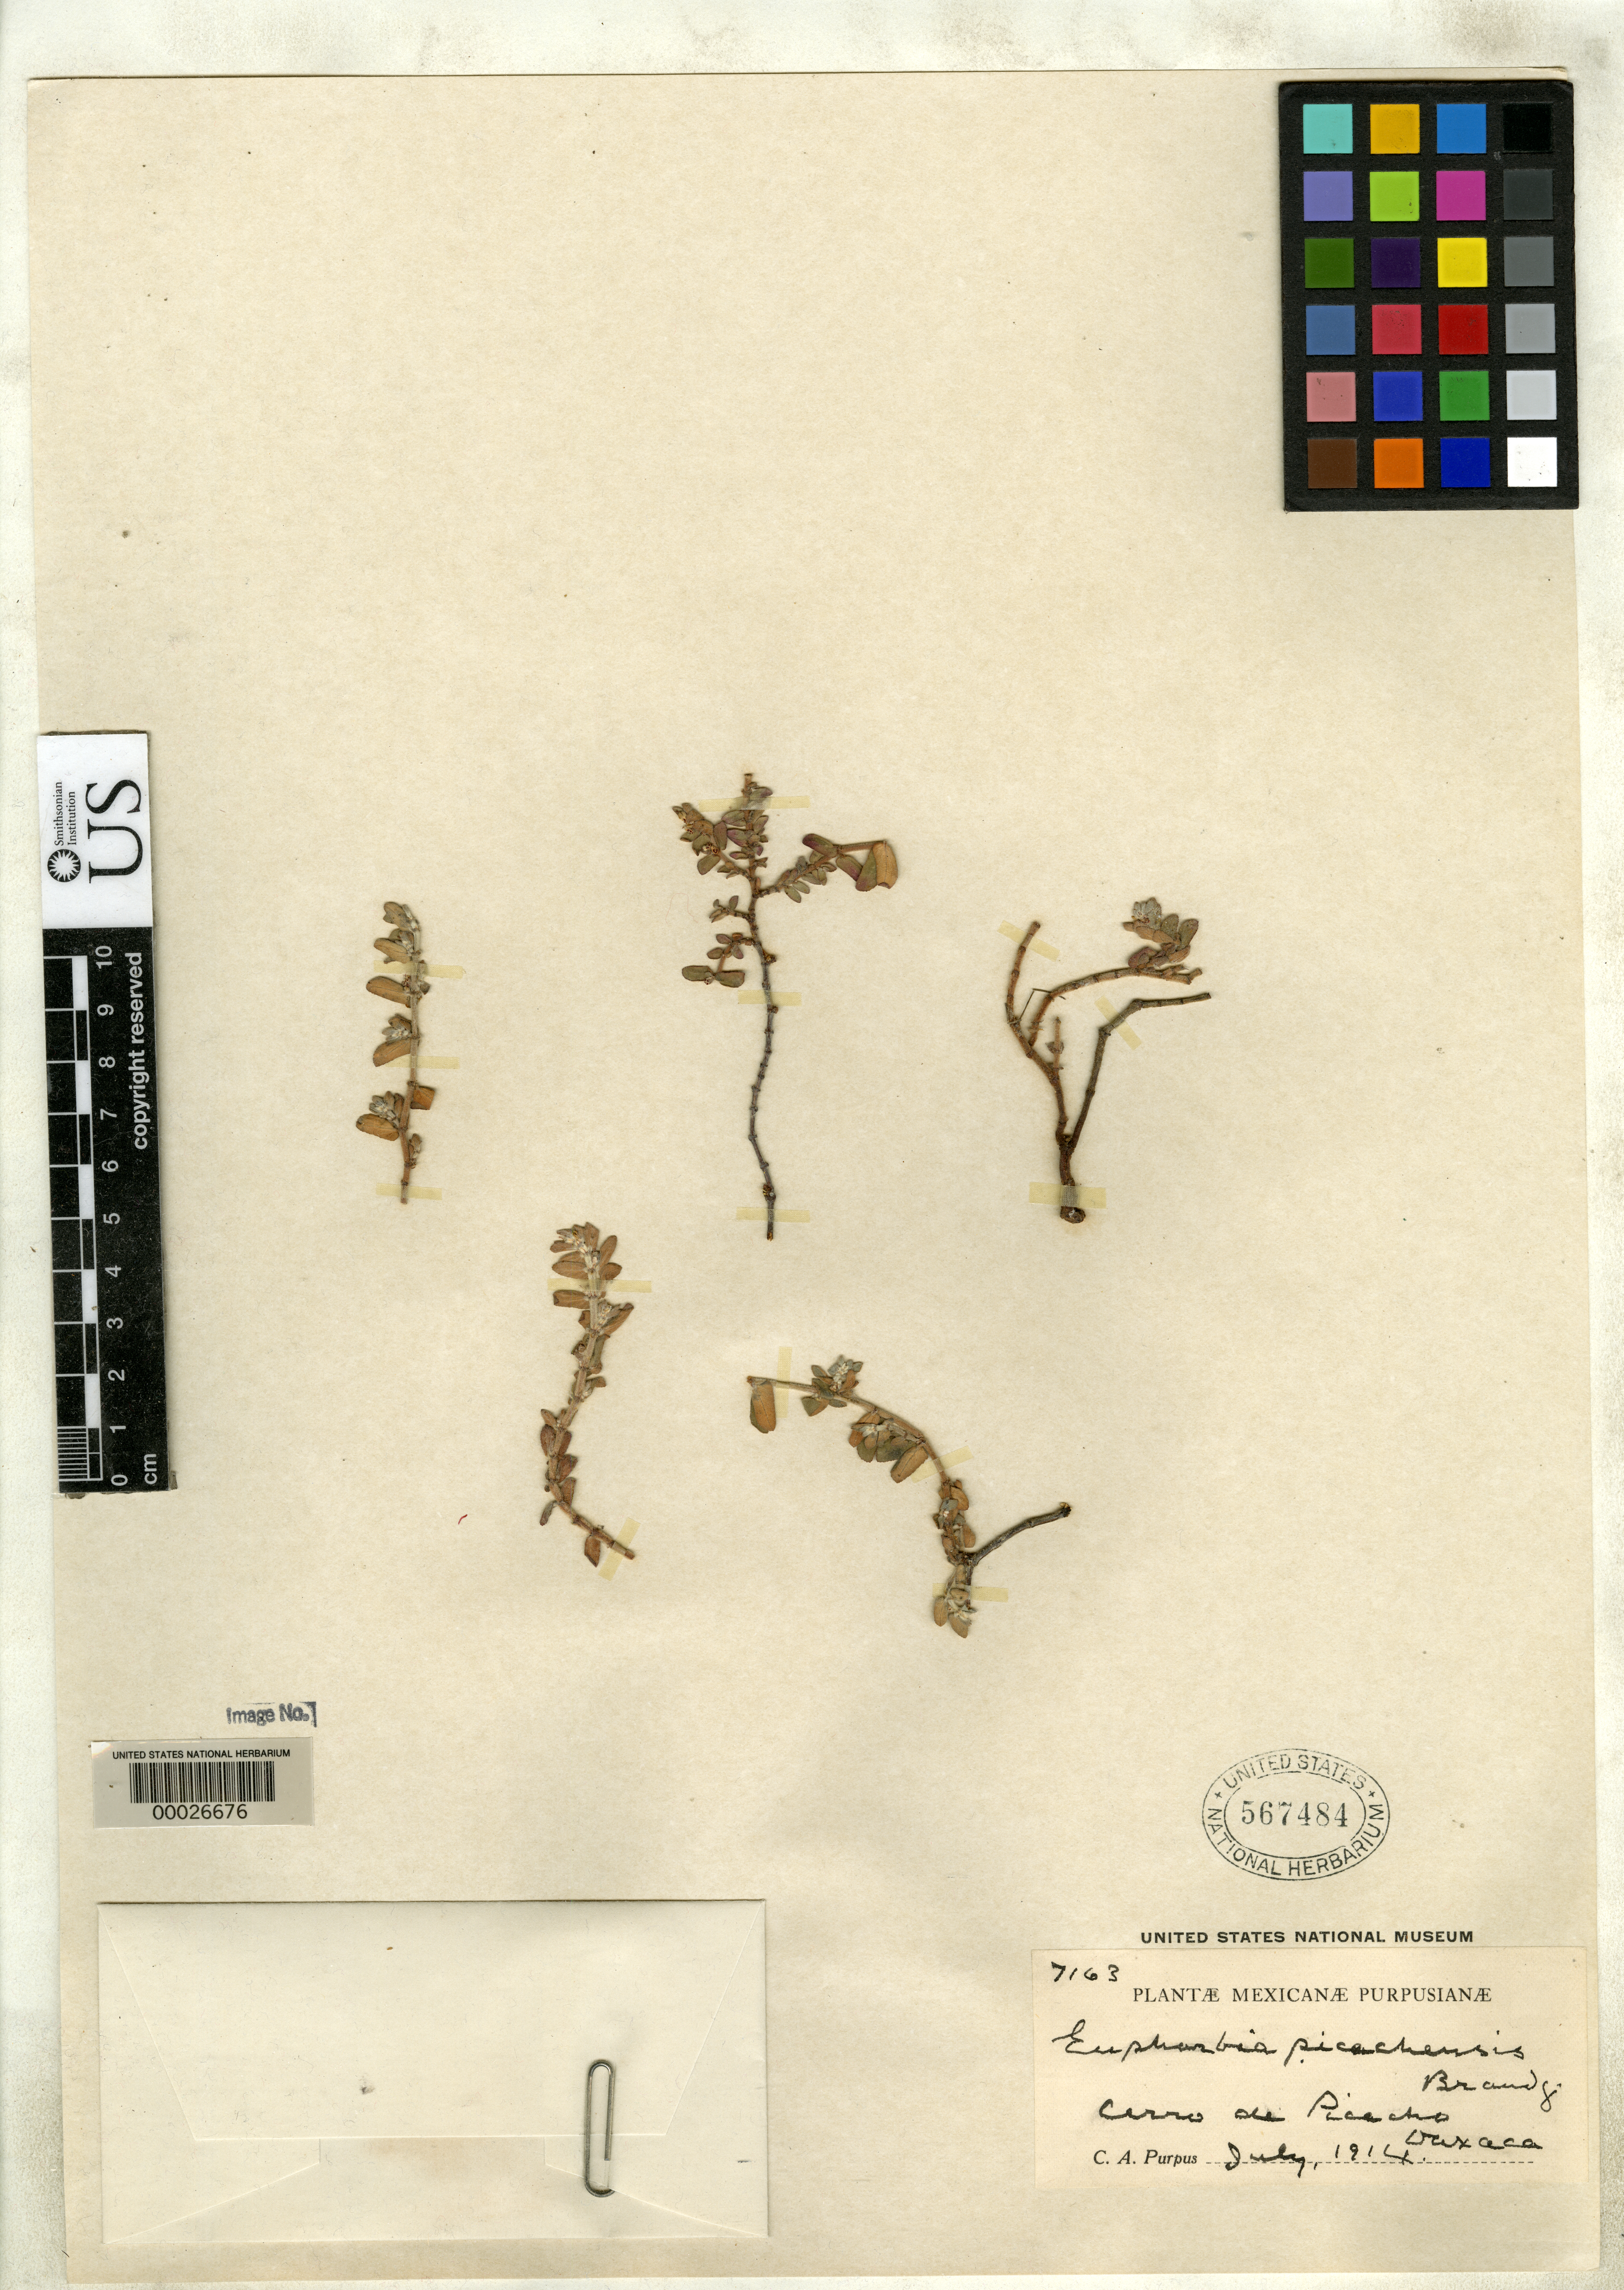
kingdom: Plantae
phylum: Tracheophyta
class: Magnoliopsida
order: Malpighiales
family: Euphorbiaceae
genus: Euphorbia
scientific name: Euphorbia picachensis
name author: Brandegee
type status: Isotype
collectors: C. A. Purpus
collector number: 7163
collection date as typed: Jul 1914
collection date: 1914-07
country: Mexico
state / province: Oaxaca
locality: Cerro de Picacho.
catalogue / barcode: US 567484